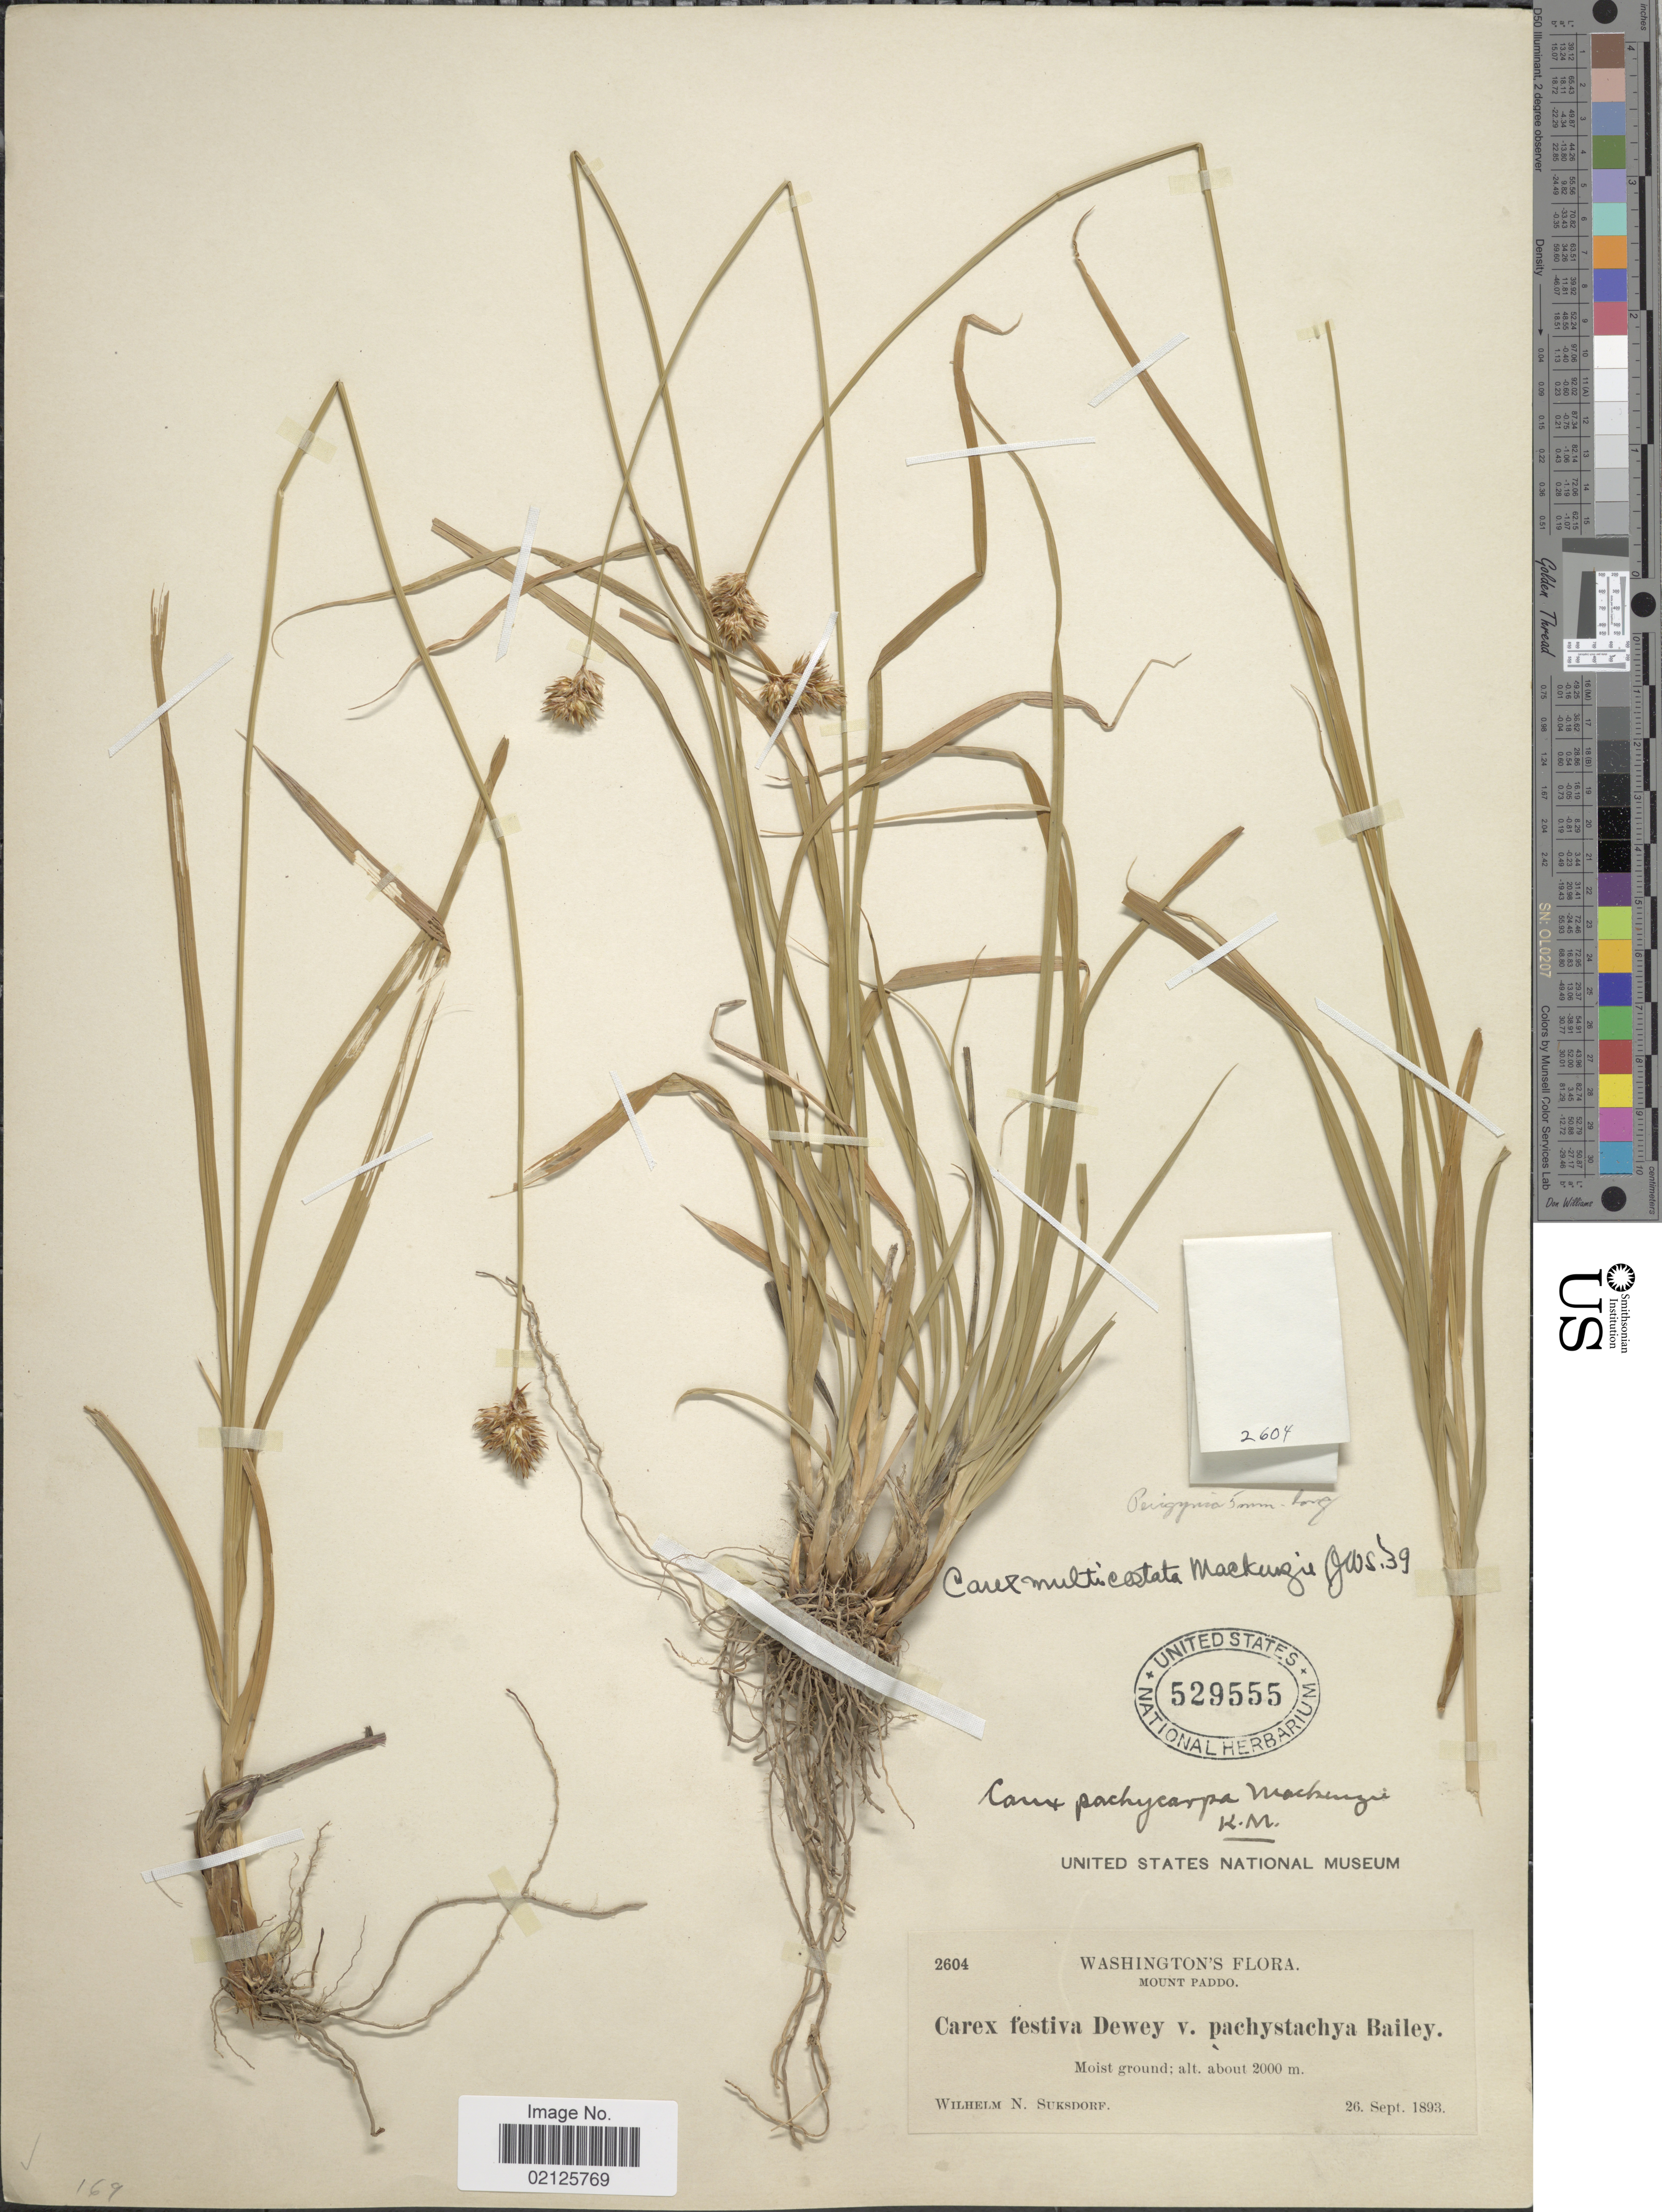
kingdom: Plantae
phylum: Tracheophyta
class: Liliopsida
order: Poales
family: Cyperaceae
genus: Carex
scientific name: Carex multicostata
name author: Mack.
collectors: W. N. Suksdorf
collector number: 2604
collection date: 1893-09-26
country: United States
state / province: Washington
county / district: Skamania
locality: Mount Paddo, Moist ground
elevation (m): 2000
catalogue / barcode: US 529555